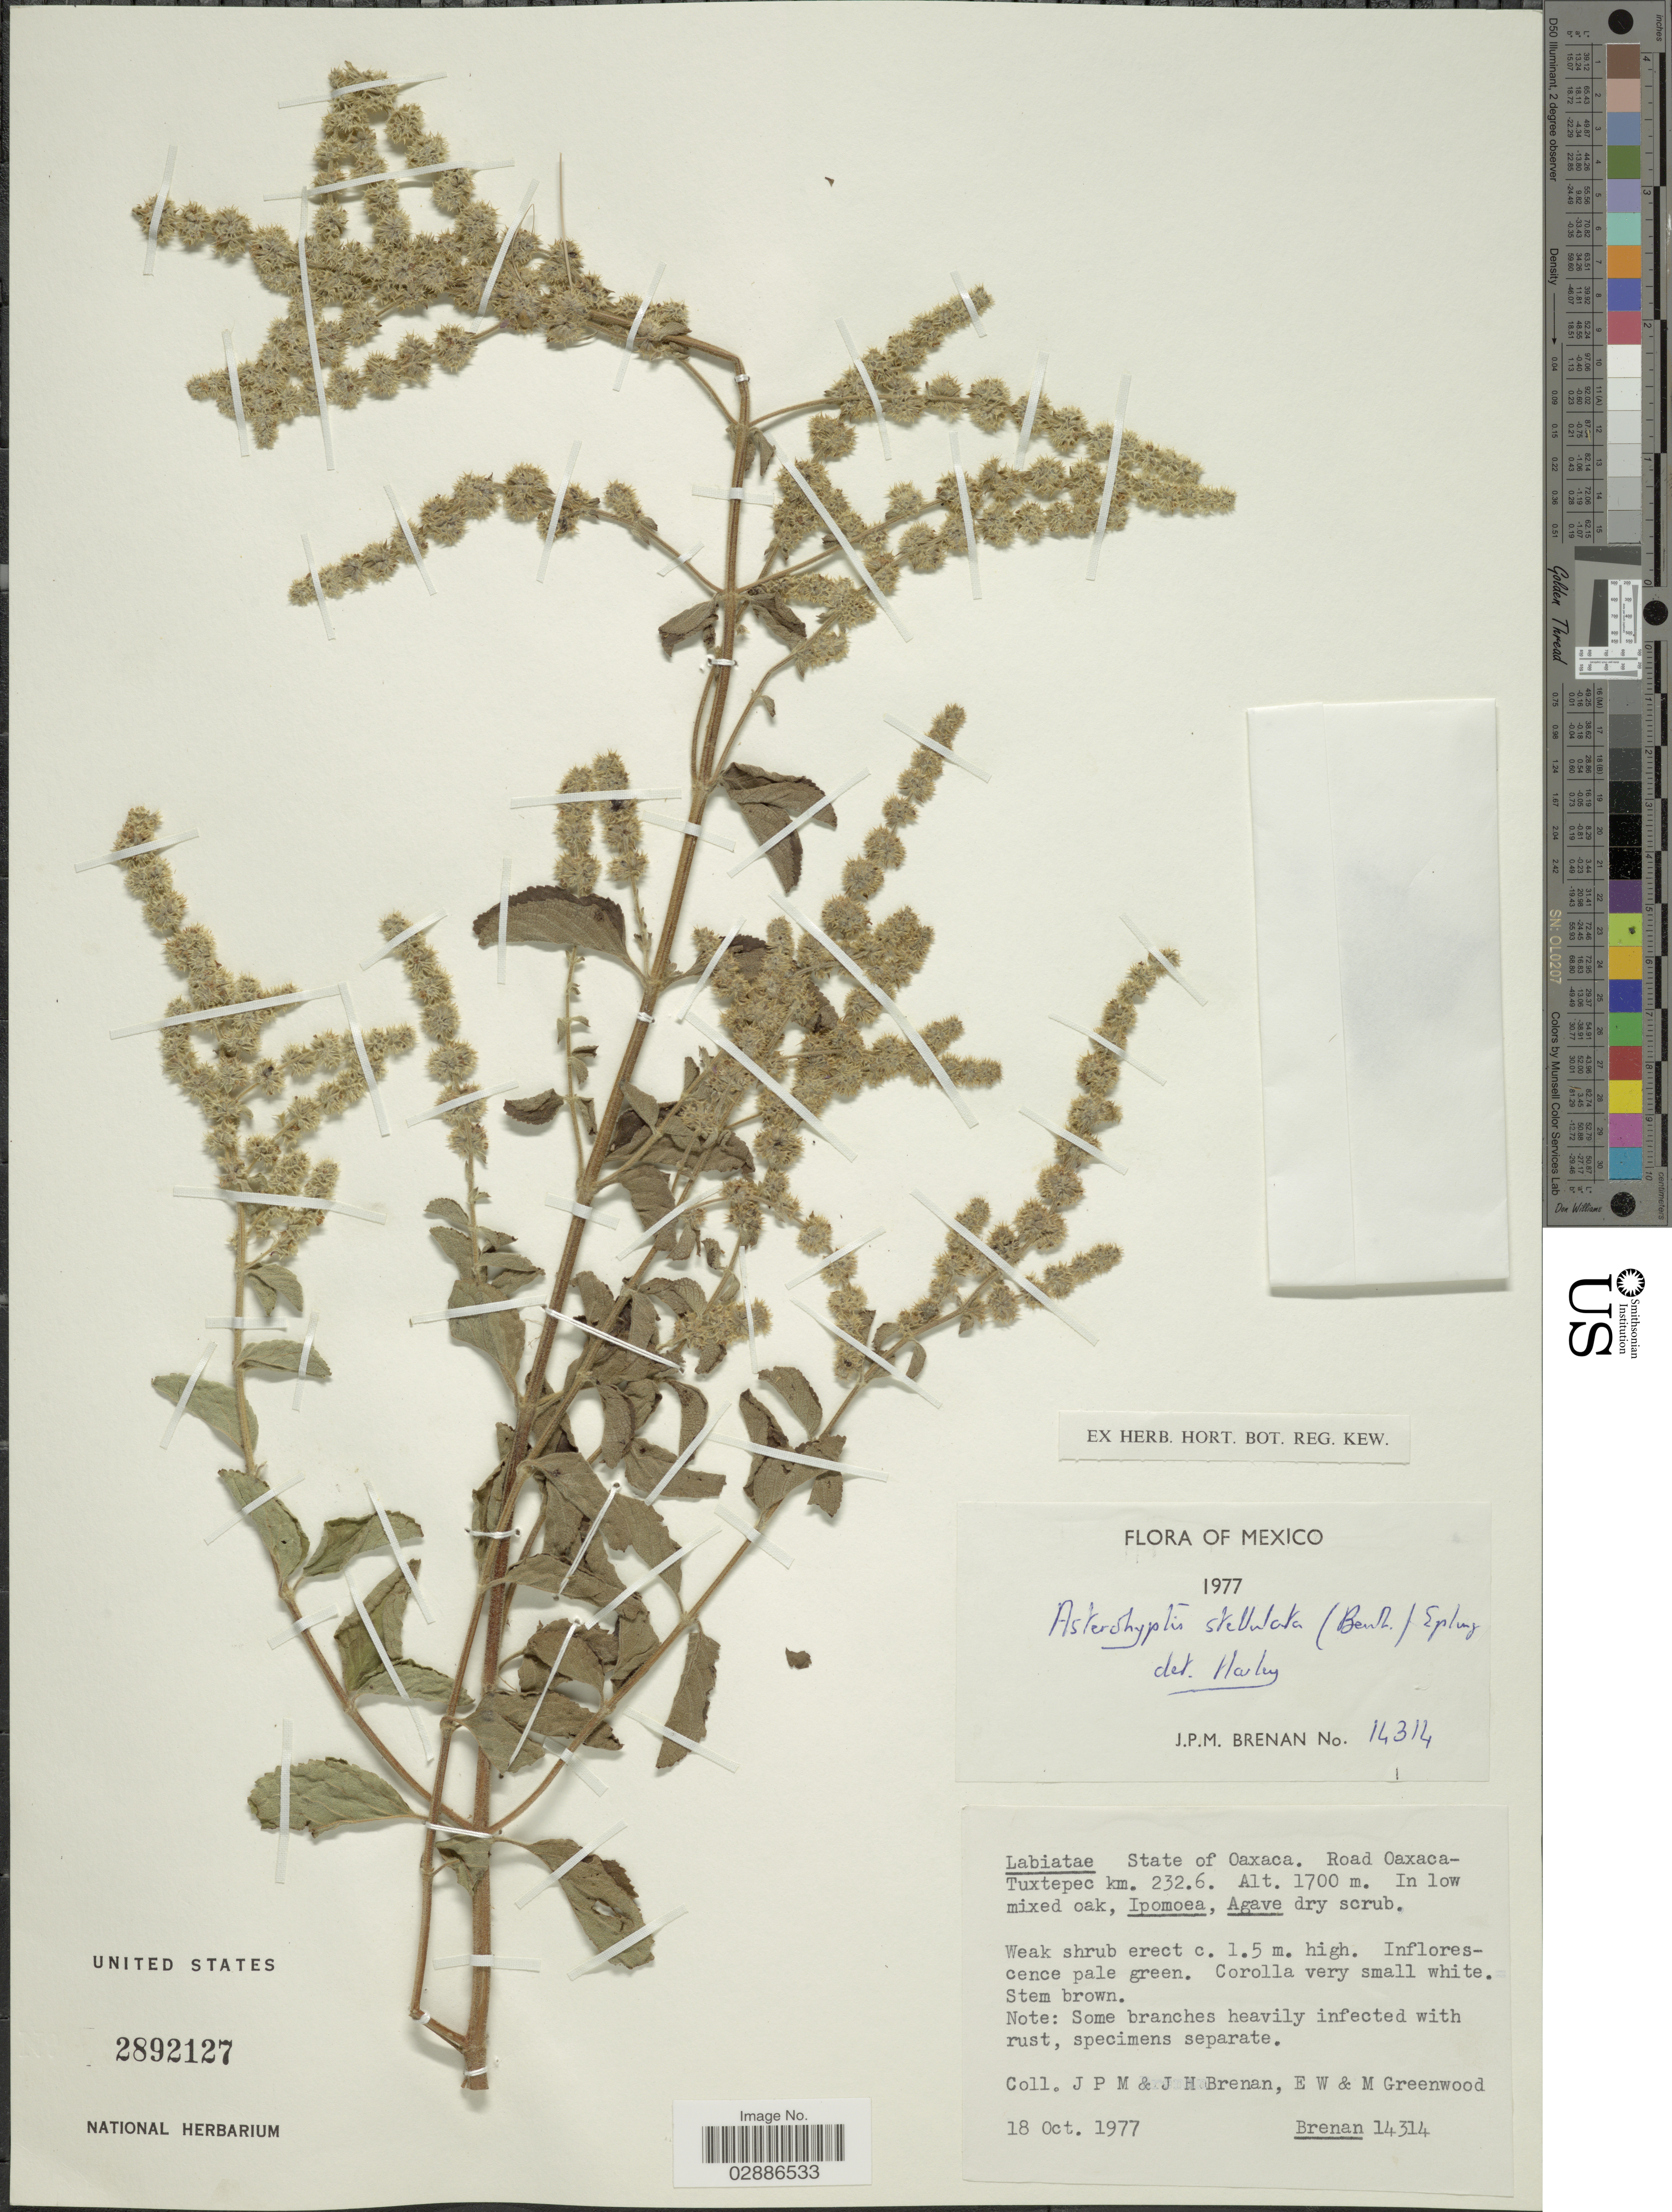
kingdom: Plantae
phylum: Tracheophyta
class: Magnoliopsida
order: Lamiales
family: Lamiaceae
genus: Asterohyptis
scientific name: Asterohyptis stellulata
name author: (Benth.) Epling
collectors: J. Brenan, J. H. Brenan, E. Greenwood & Greenwood, M.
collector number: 14314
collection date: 1977-10-18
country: Mexico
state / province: Oaxaca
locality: State of Oaxaca, Road Oaxaca-Tuxtepec km. 232.6.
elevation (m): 1700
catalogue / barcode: US 2892127